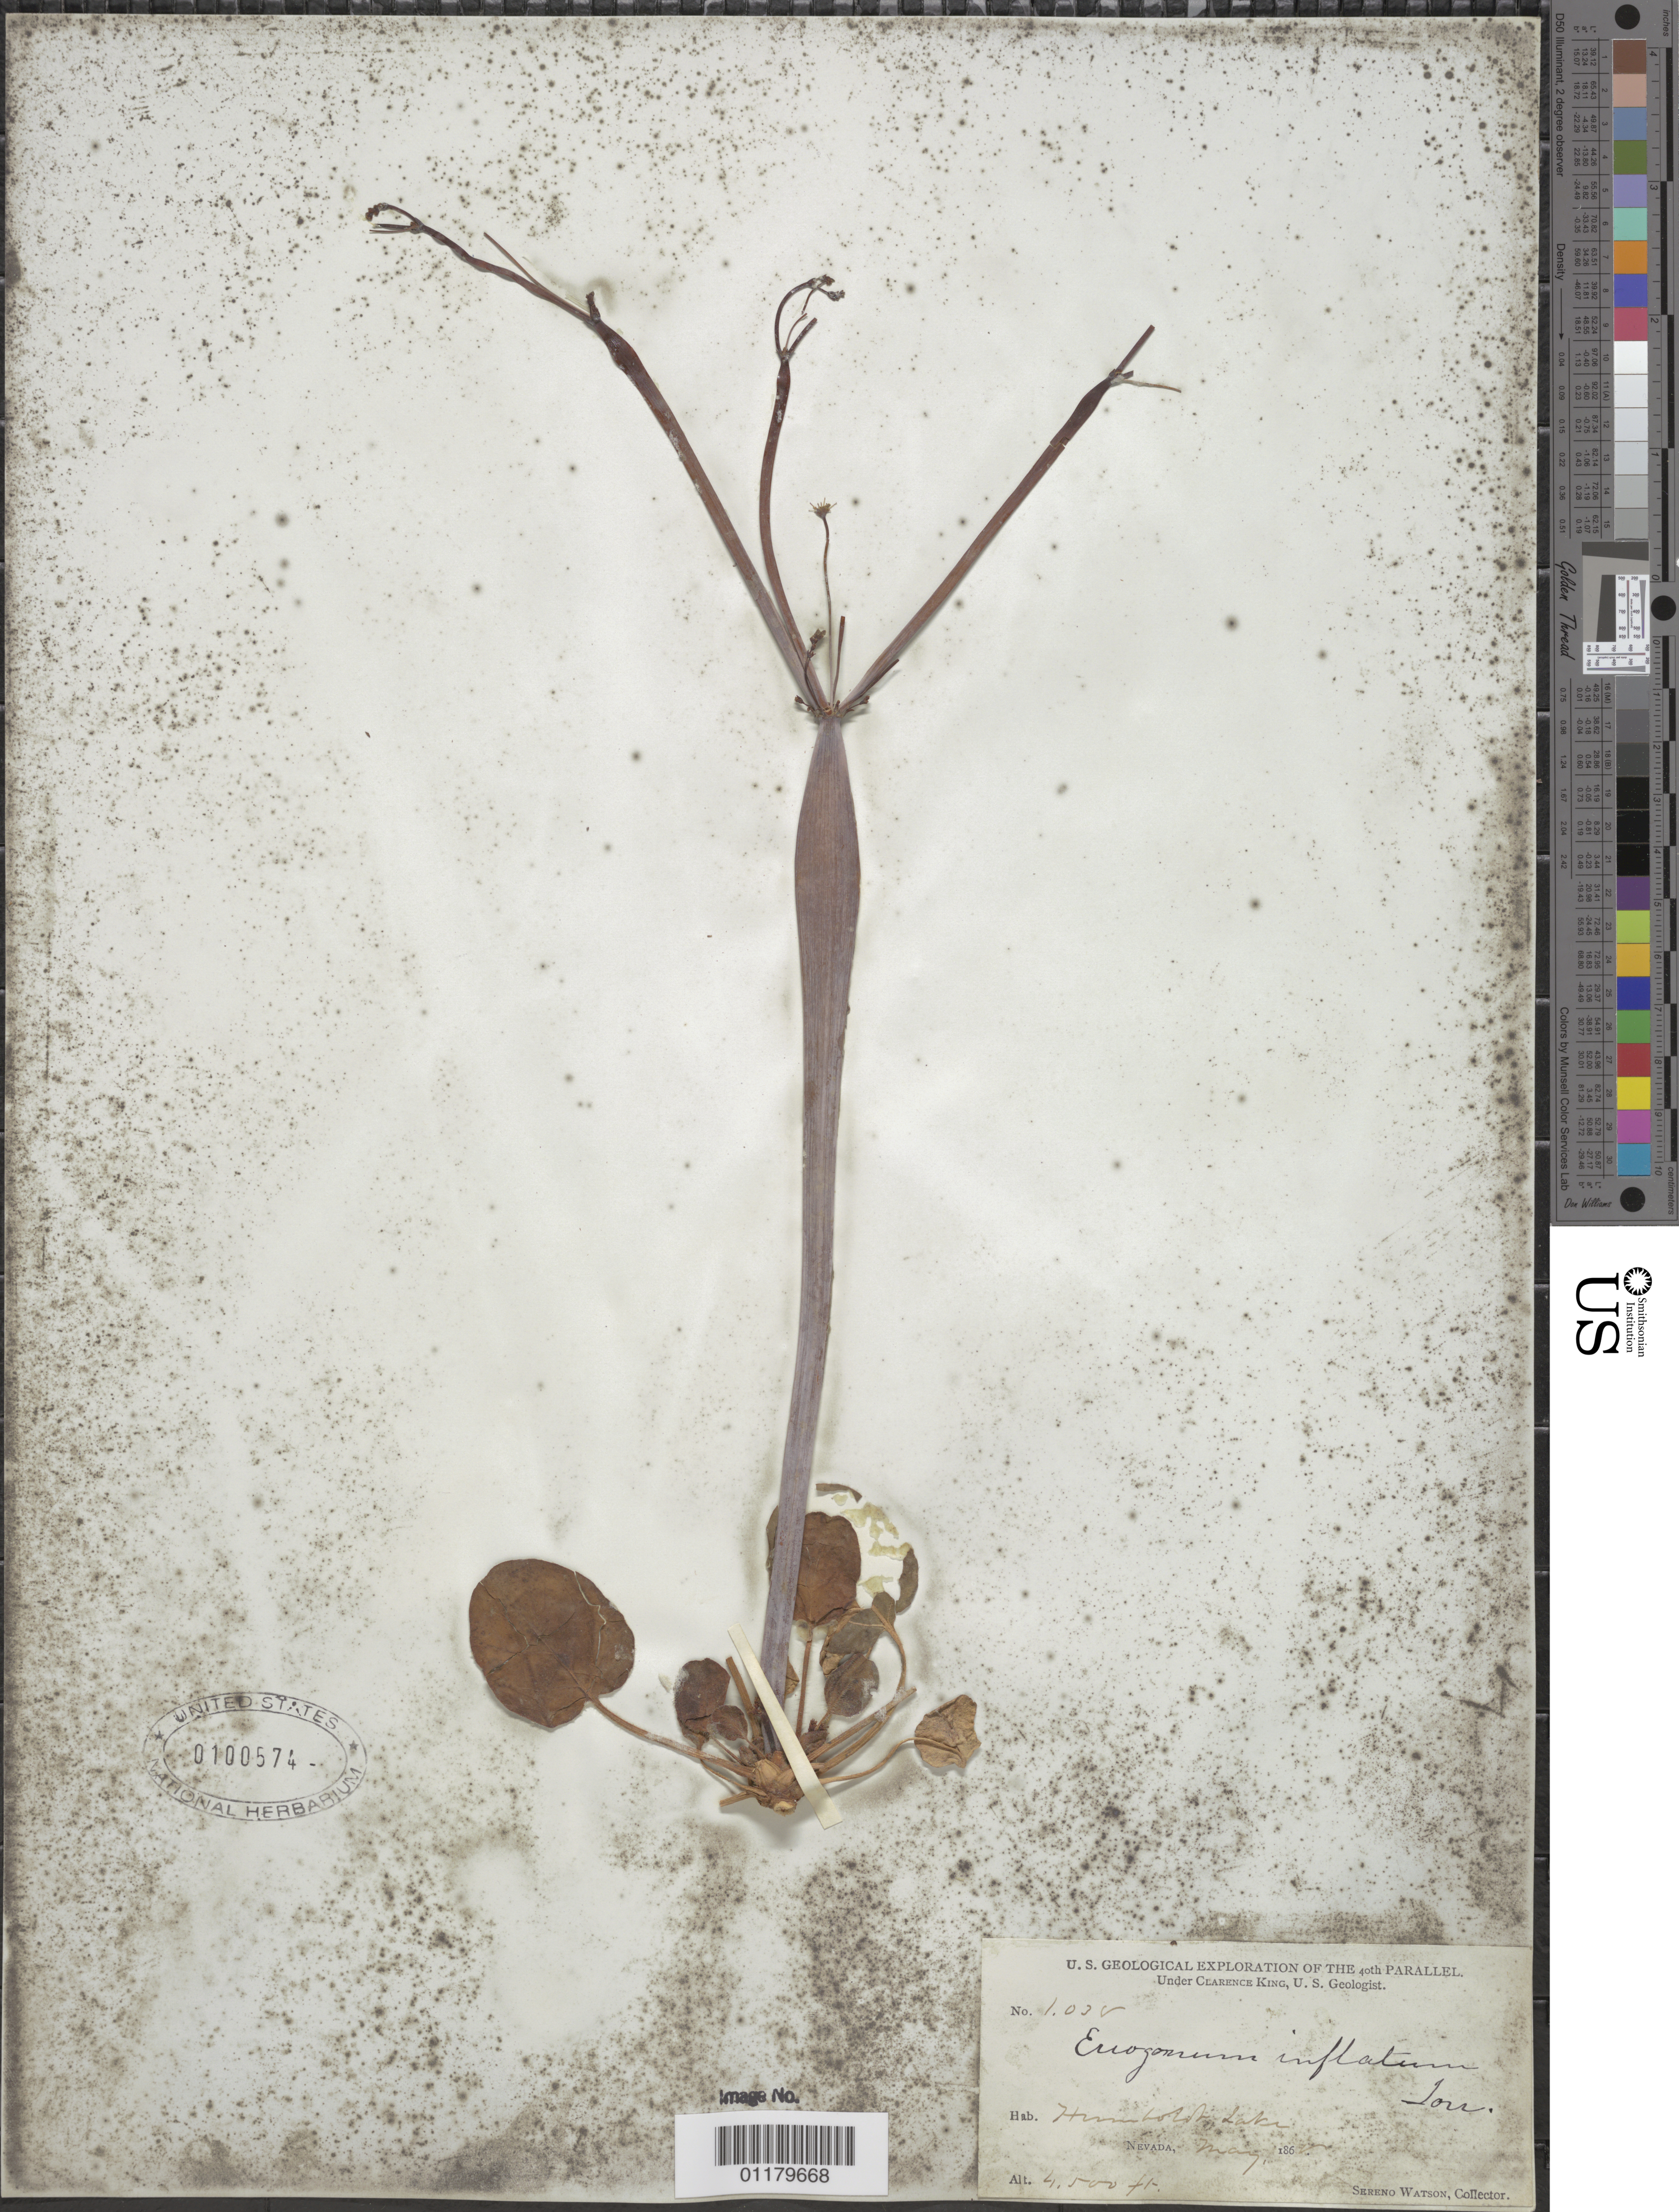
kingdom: Plantae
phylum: Tracheophyta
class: Magnoliopsida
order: Caryophyllales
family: Polygonaceae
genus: Eriogonum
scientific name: Eriogonum inflatum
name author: Torr. & Frém.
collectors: S. Watson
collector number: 1038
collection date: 1868-05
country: United States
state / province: Nevada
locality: Humboldt Lake.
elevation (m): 1372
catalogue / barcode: US 100574